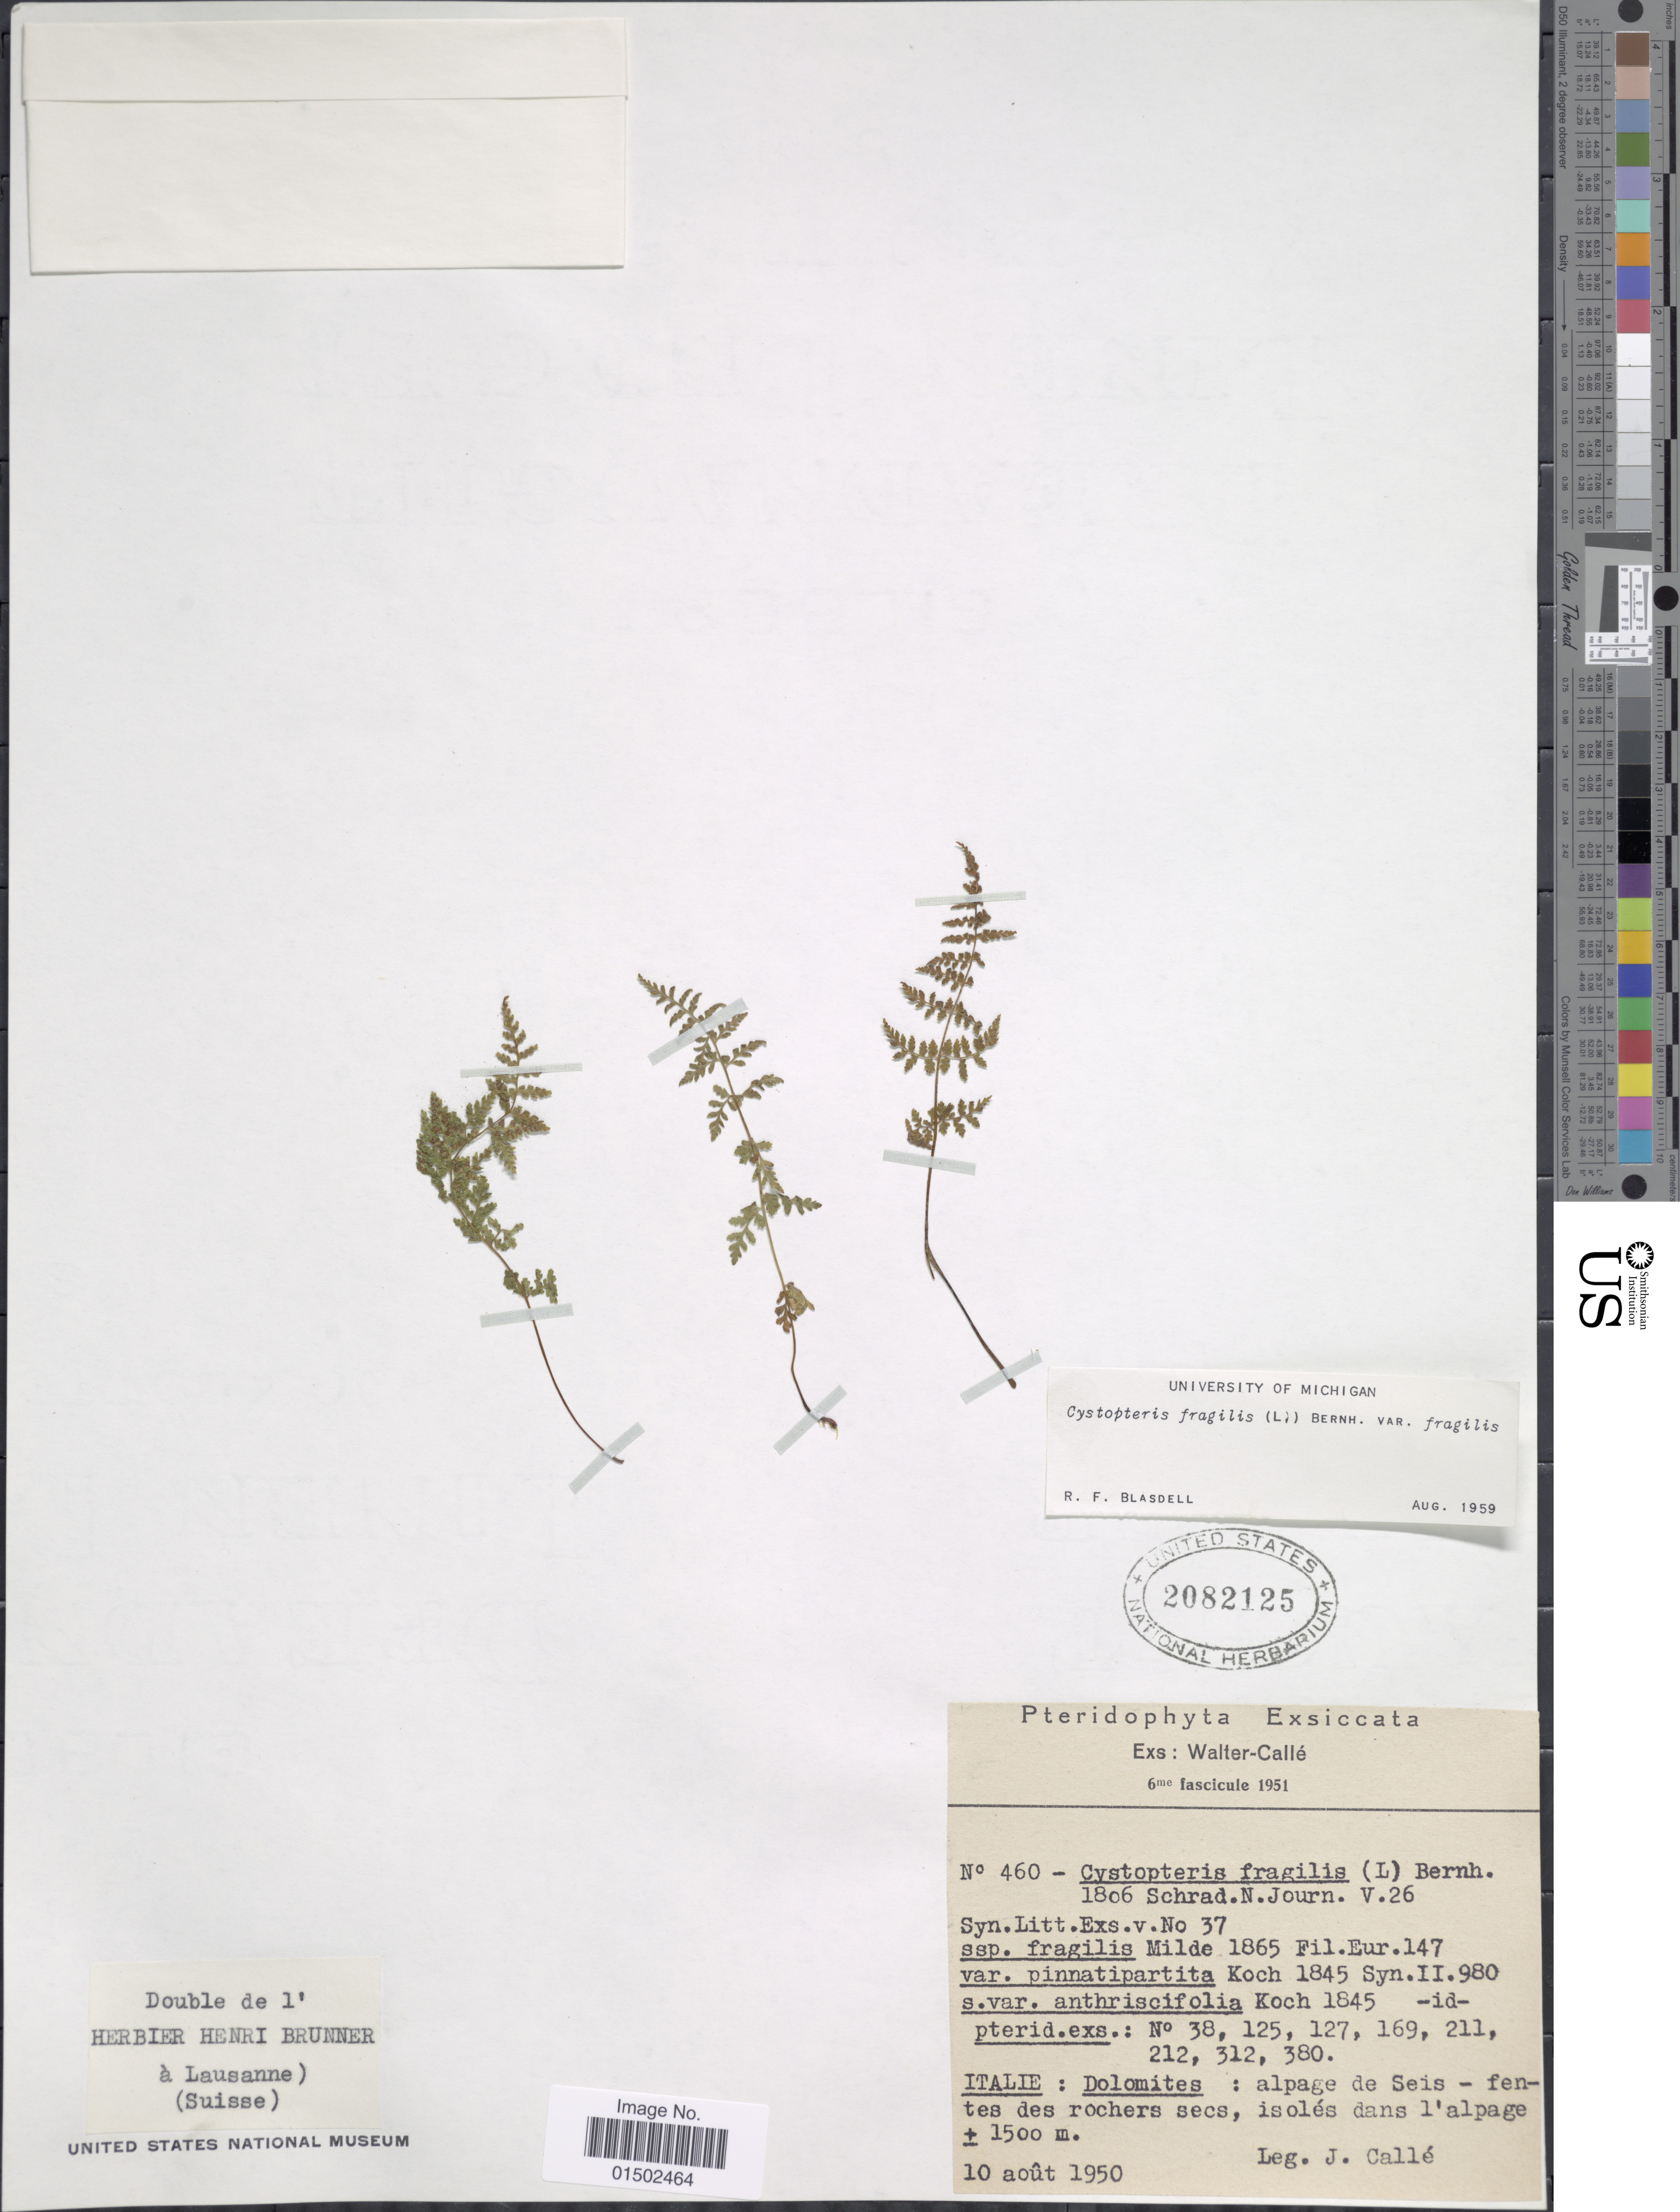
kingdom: Plantae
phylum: Tracheophyta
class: Polypodiopsida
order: Polypodiales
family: Cystopteridaceae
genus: Cystopteris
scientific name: Cystopteris fragilis var. fragilis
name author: (L.) Bernh.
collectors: Calle, J.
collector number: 460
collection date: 1950-08-10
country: Italy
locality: Dolomites: alpage de Seis- fen- tes des rochers secs, isoles dans l'apage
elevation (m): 1500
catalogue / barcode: US 2082125